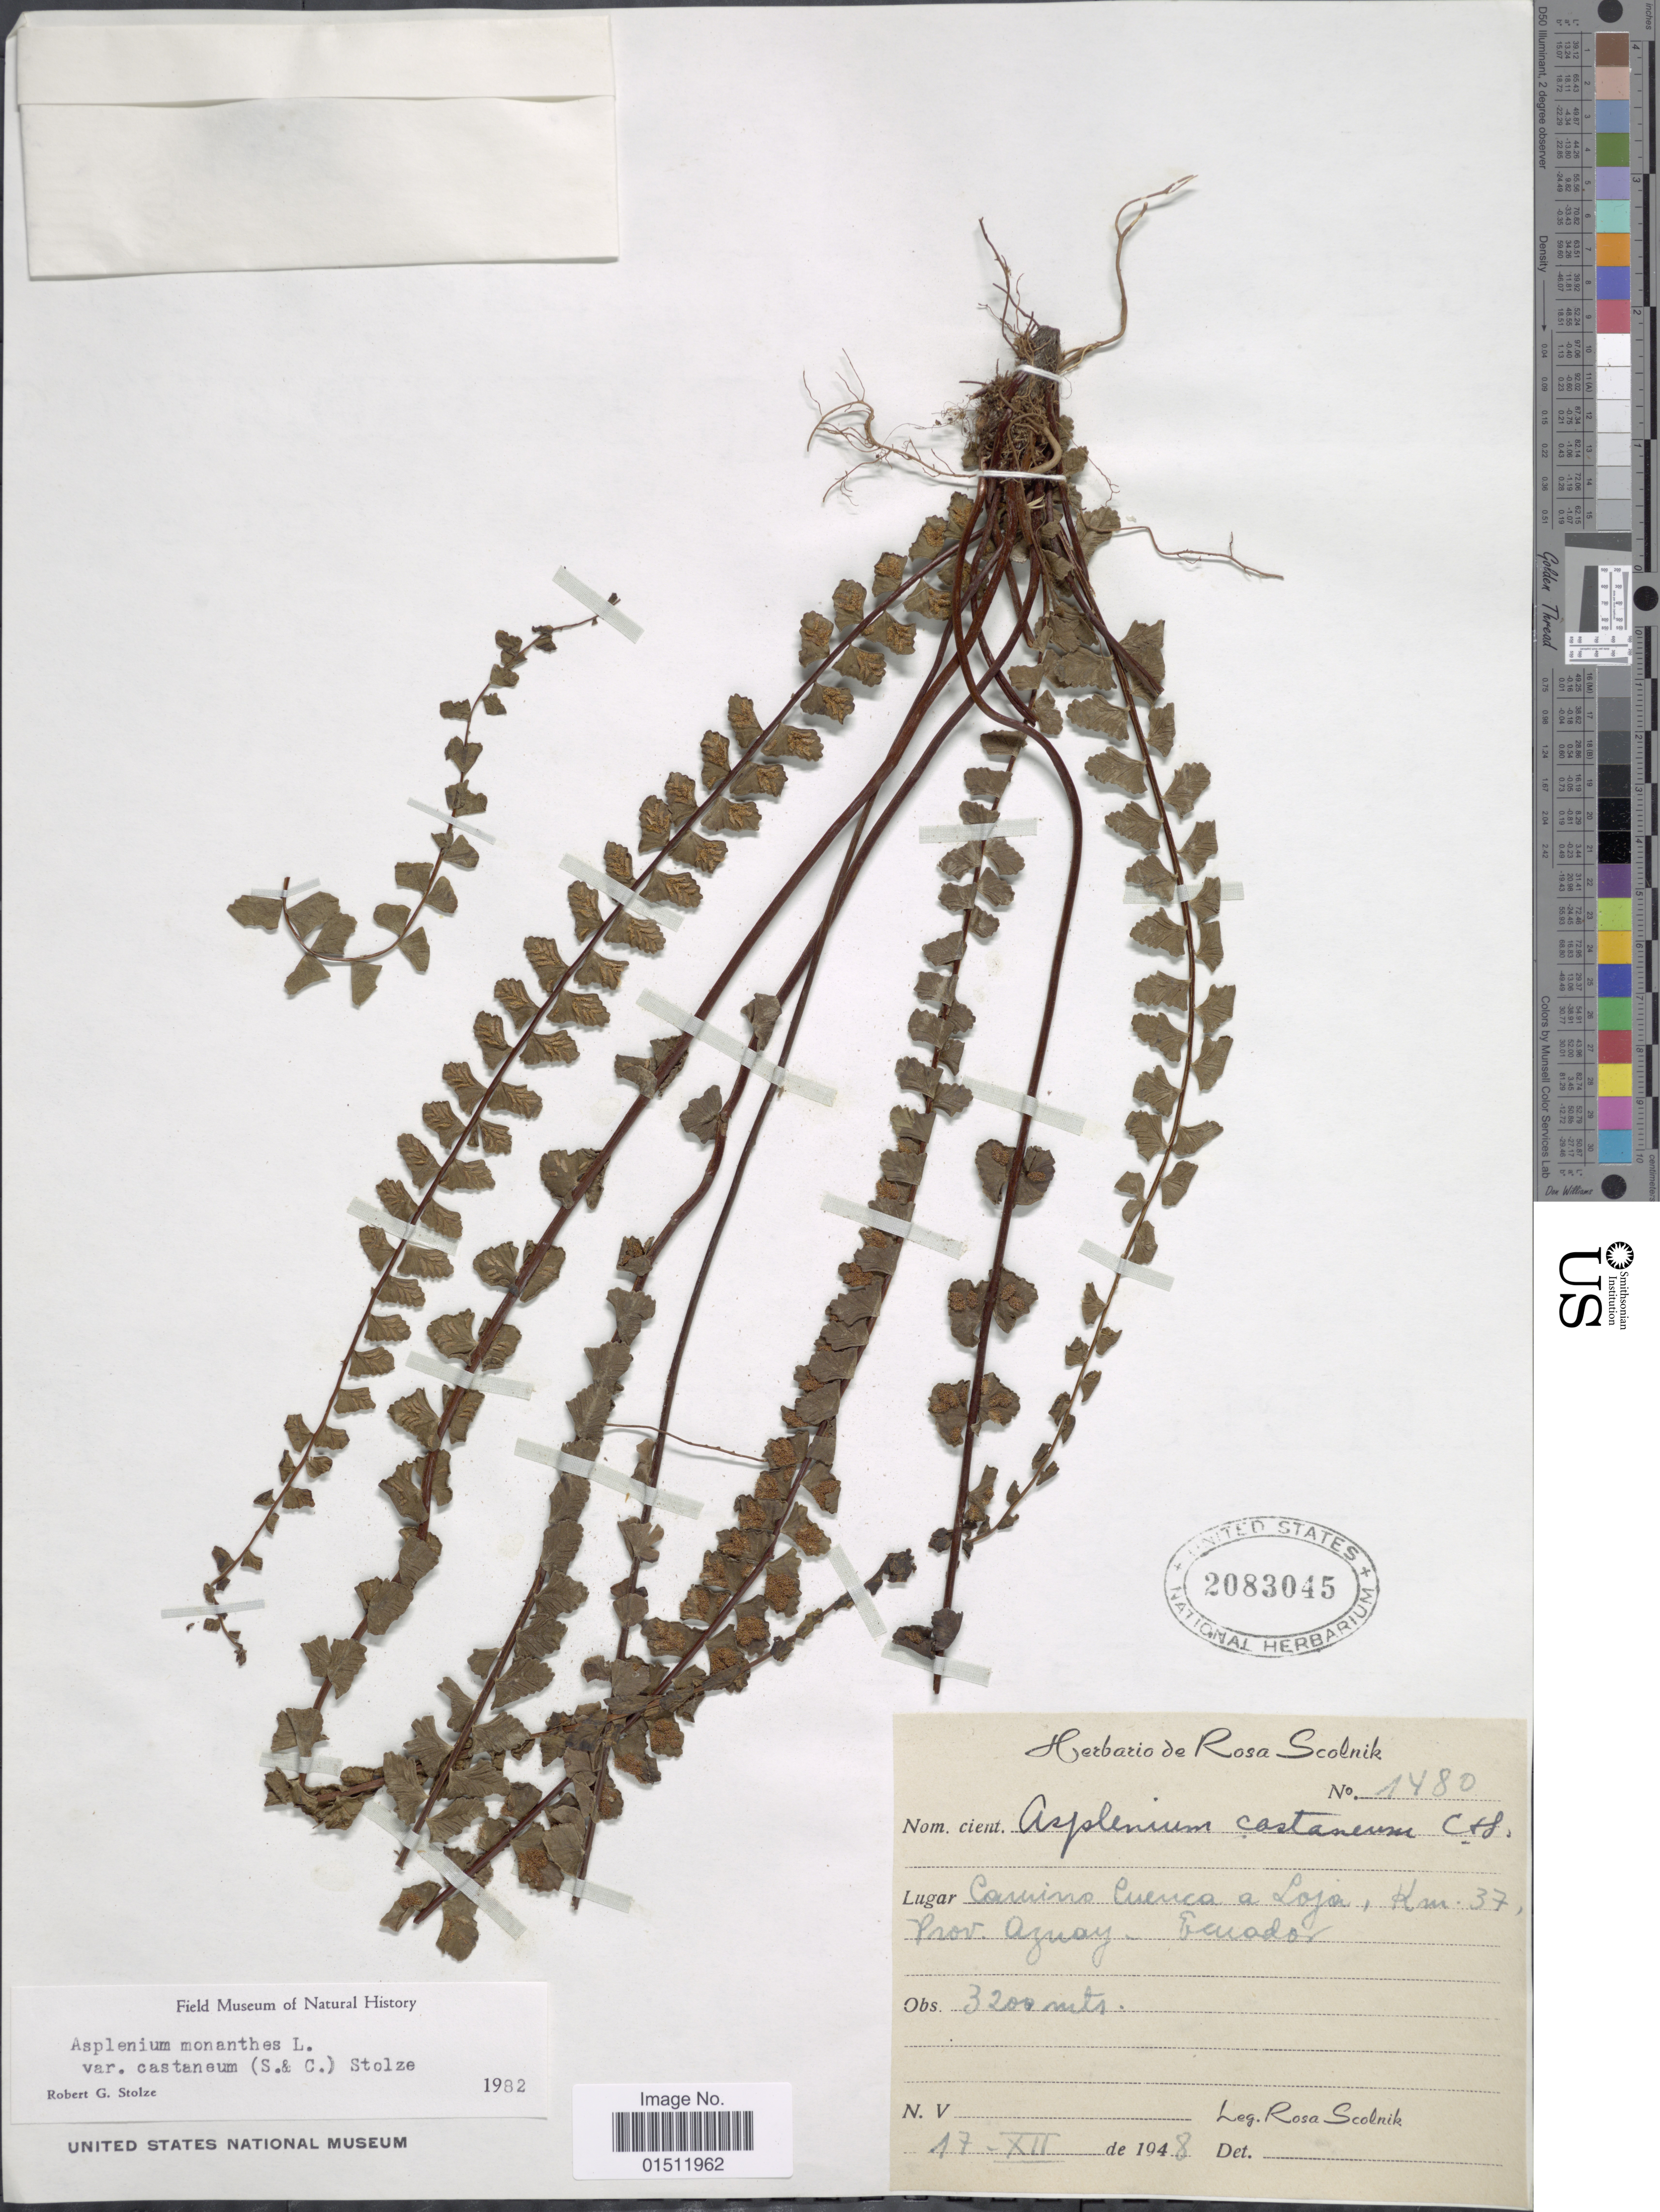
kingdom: Plantae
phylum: Tracheophyta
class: Polypodiopsida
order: Polypodiales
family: Aspleniaceae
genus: Asplenium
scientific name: Asplenium polyphyllum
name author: Bertol.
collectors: R. Scolnik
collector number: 1480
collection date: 1948-12-17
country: Ecuador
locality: Camino Cuenca a Loja, Km. 37, Prov. Azuay- Ecuador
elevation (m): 3200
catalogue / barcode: US 2083045